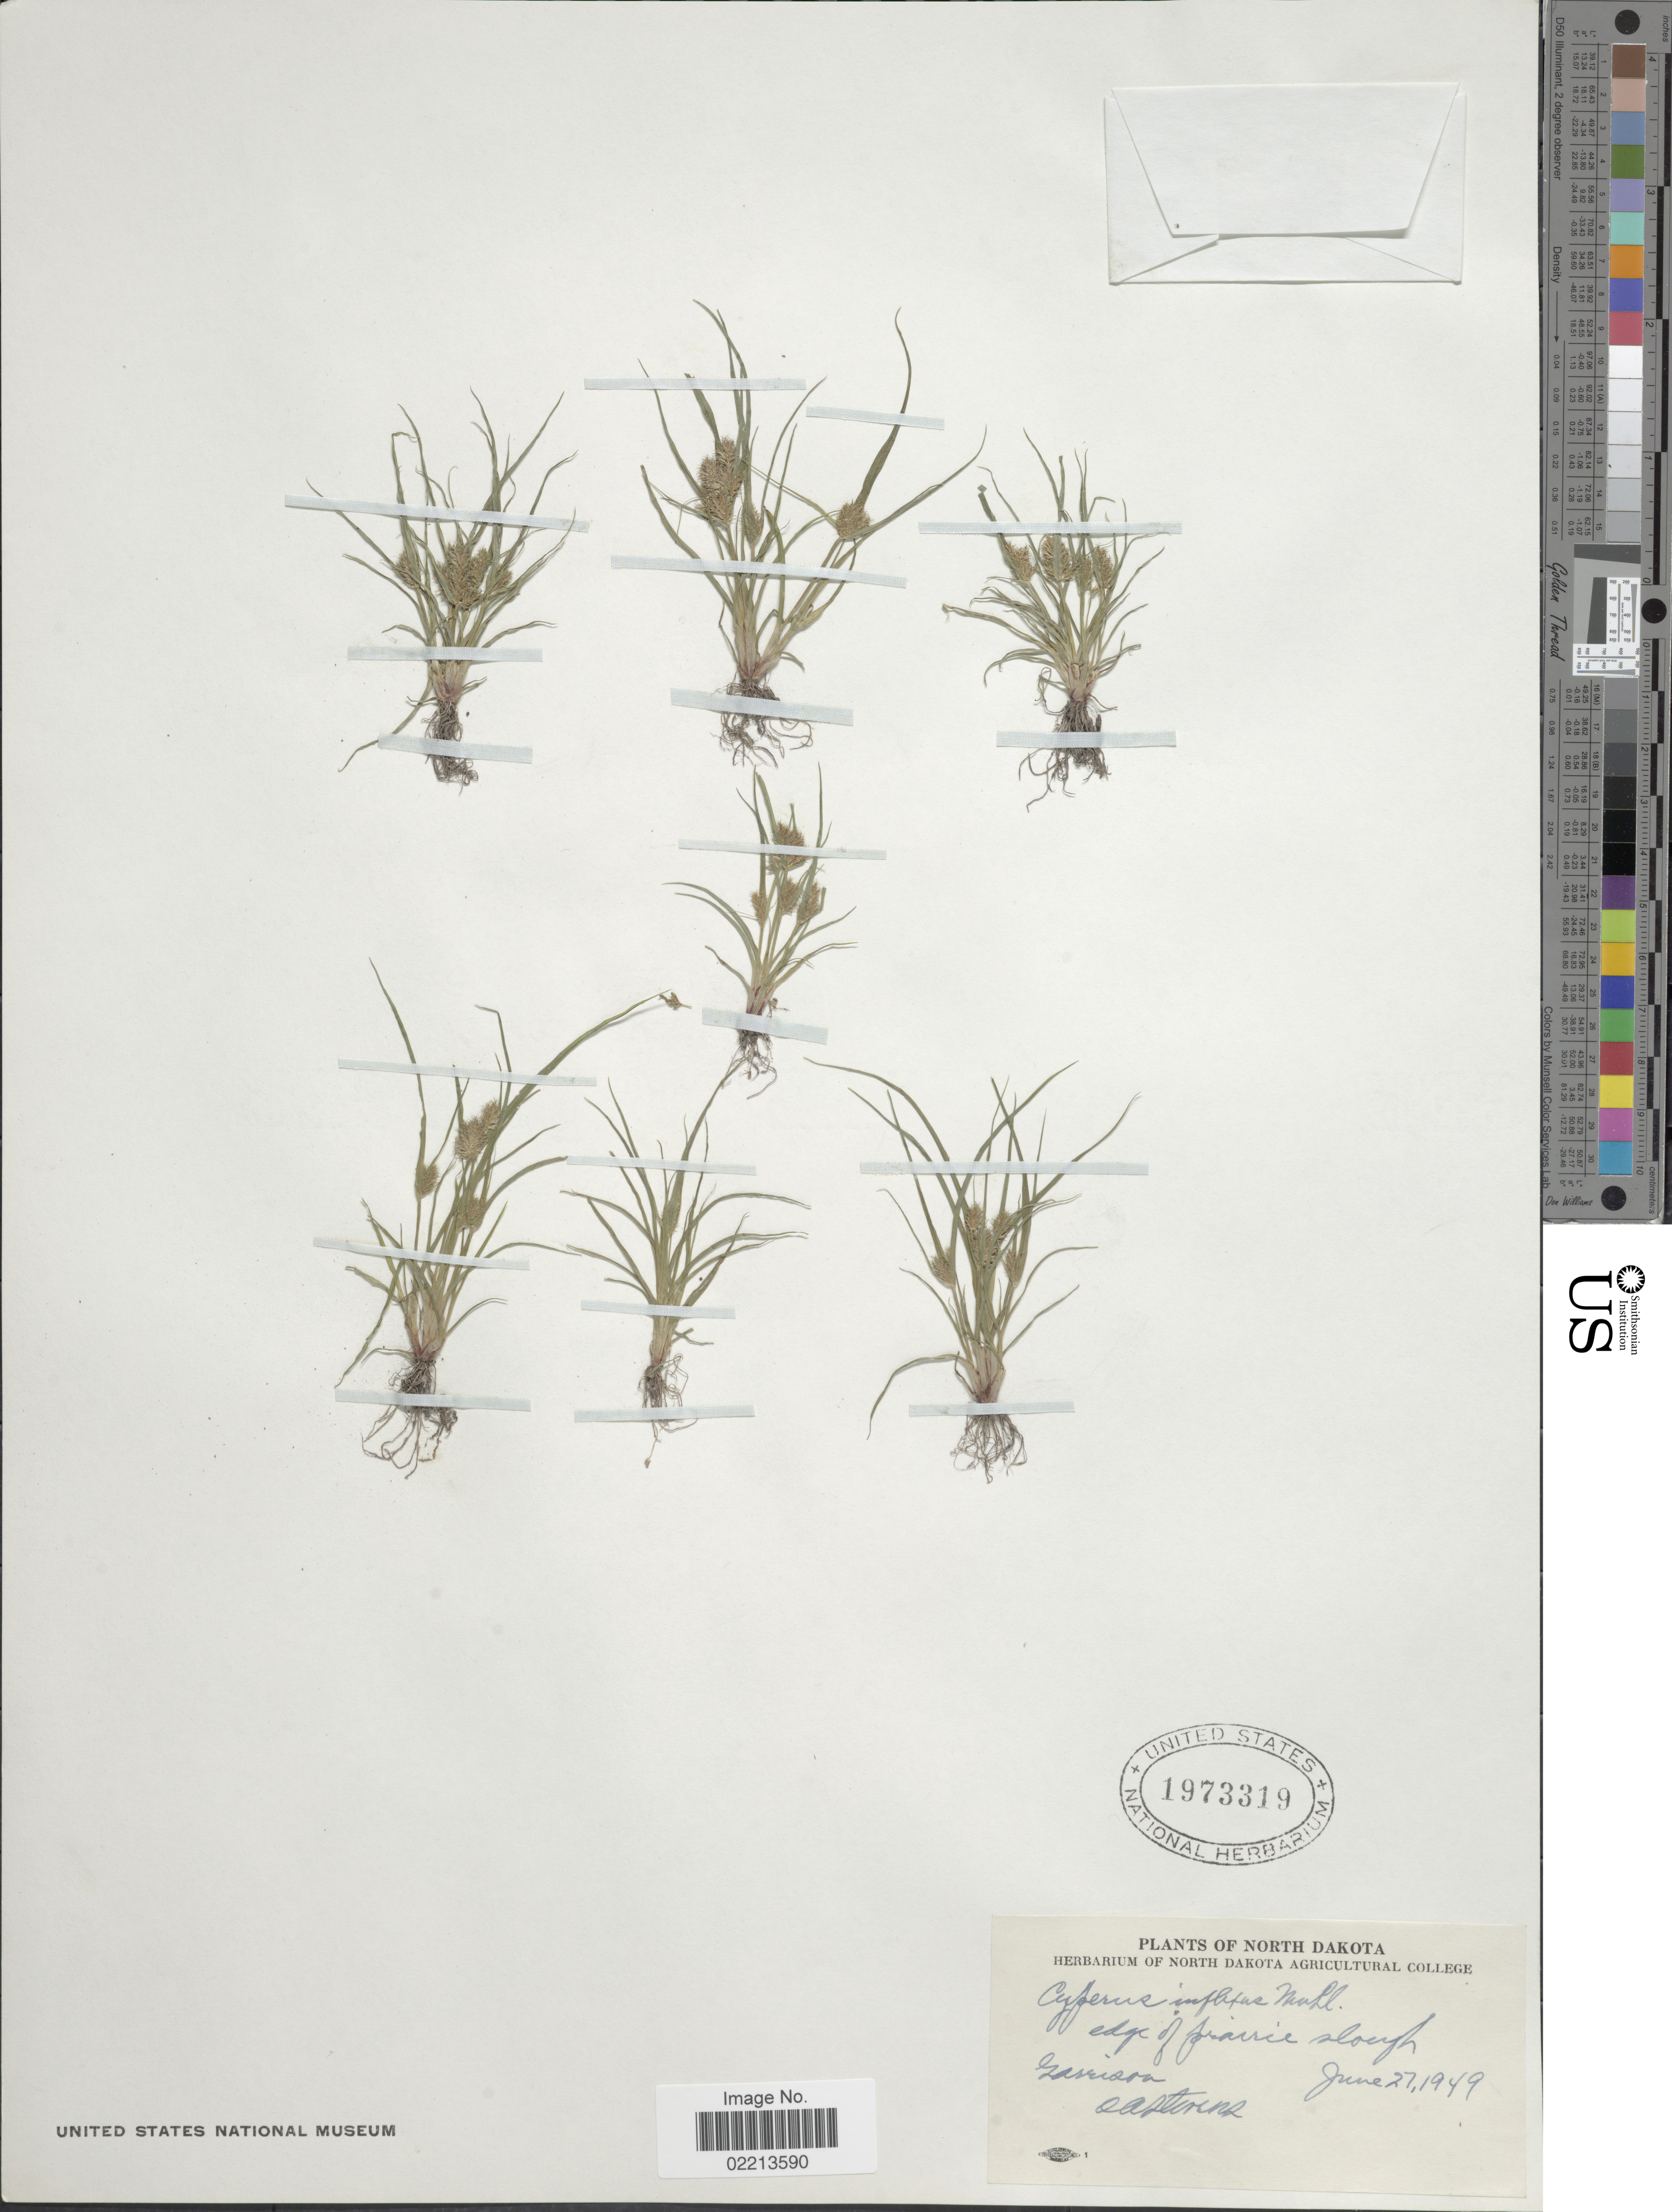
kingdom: Plantae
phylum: Tracheophyta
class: Liliopsida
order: Poales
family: Cyperaceae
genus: Cyperus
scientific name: Cyperus squarrosus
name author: L.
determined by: Strong, Mark T., (BOT), Smithsonian Institution - National Museum of Natural History (UNITED STATES)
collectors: O. A. Stevens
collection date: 1949-06-27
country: United States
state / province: North Dakota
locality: Garrison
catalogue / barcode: US 1973319